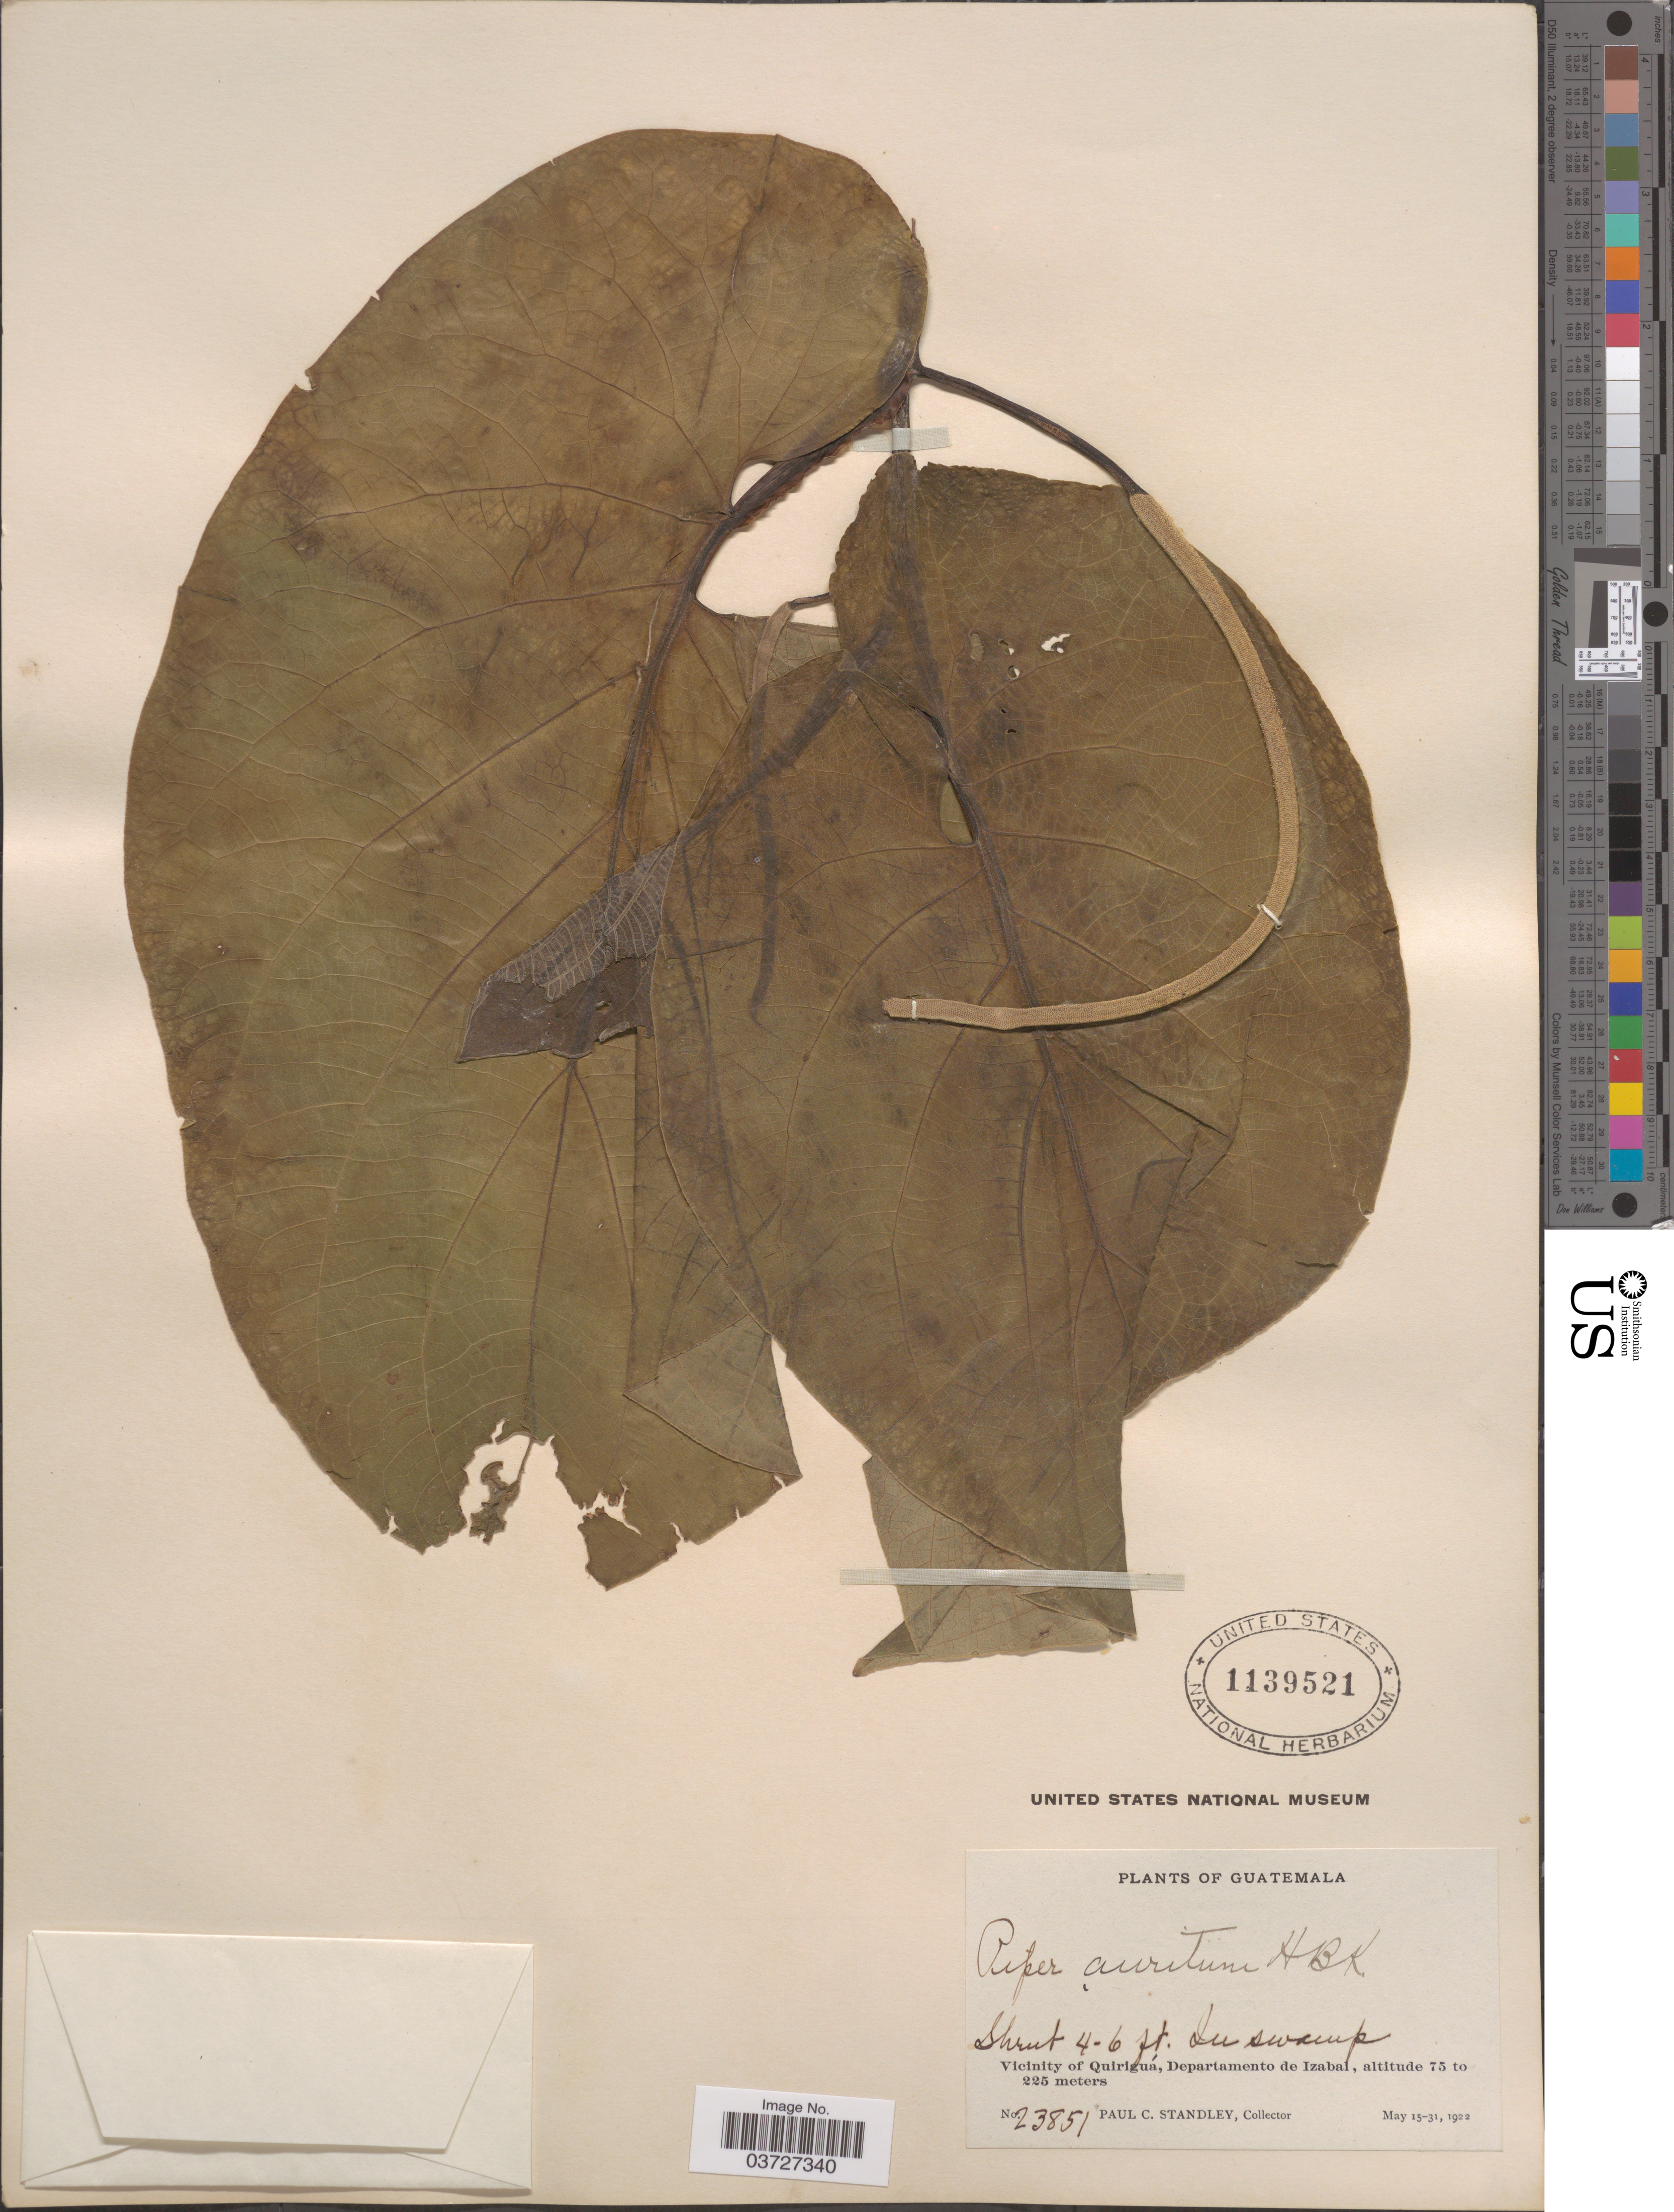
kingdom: Plantae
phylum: Tracheophyta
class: Magnoliopsida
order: Piperales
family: Piperaceae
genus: Piper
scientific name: Piper auritum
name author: Kunth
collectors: P. C. Standley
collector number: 23851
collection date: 1922-05-15/1922-05-31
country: Guatemala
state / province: Izabal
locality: Vicinity of Quiriguá, Departamento de Izabal.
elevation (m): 75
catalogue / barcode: US 1139521